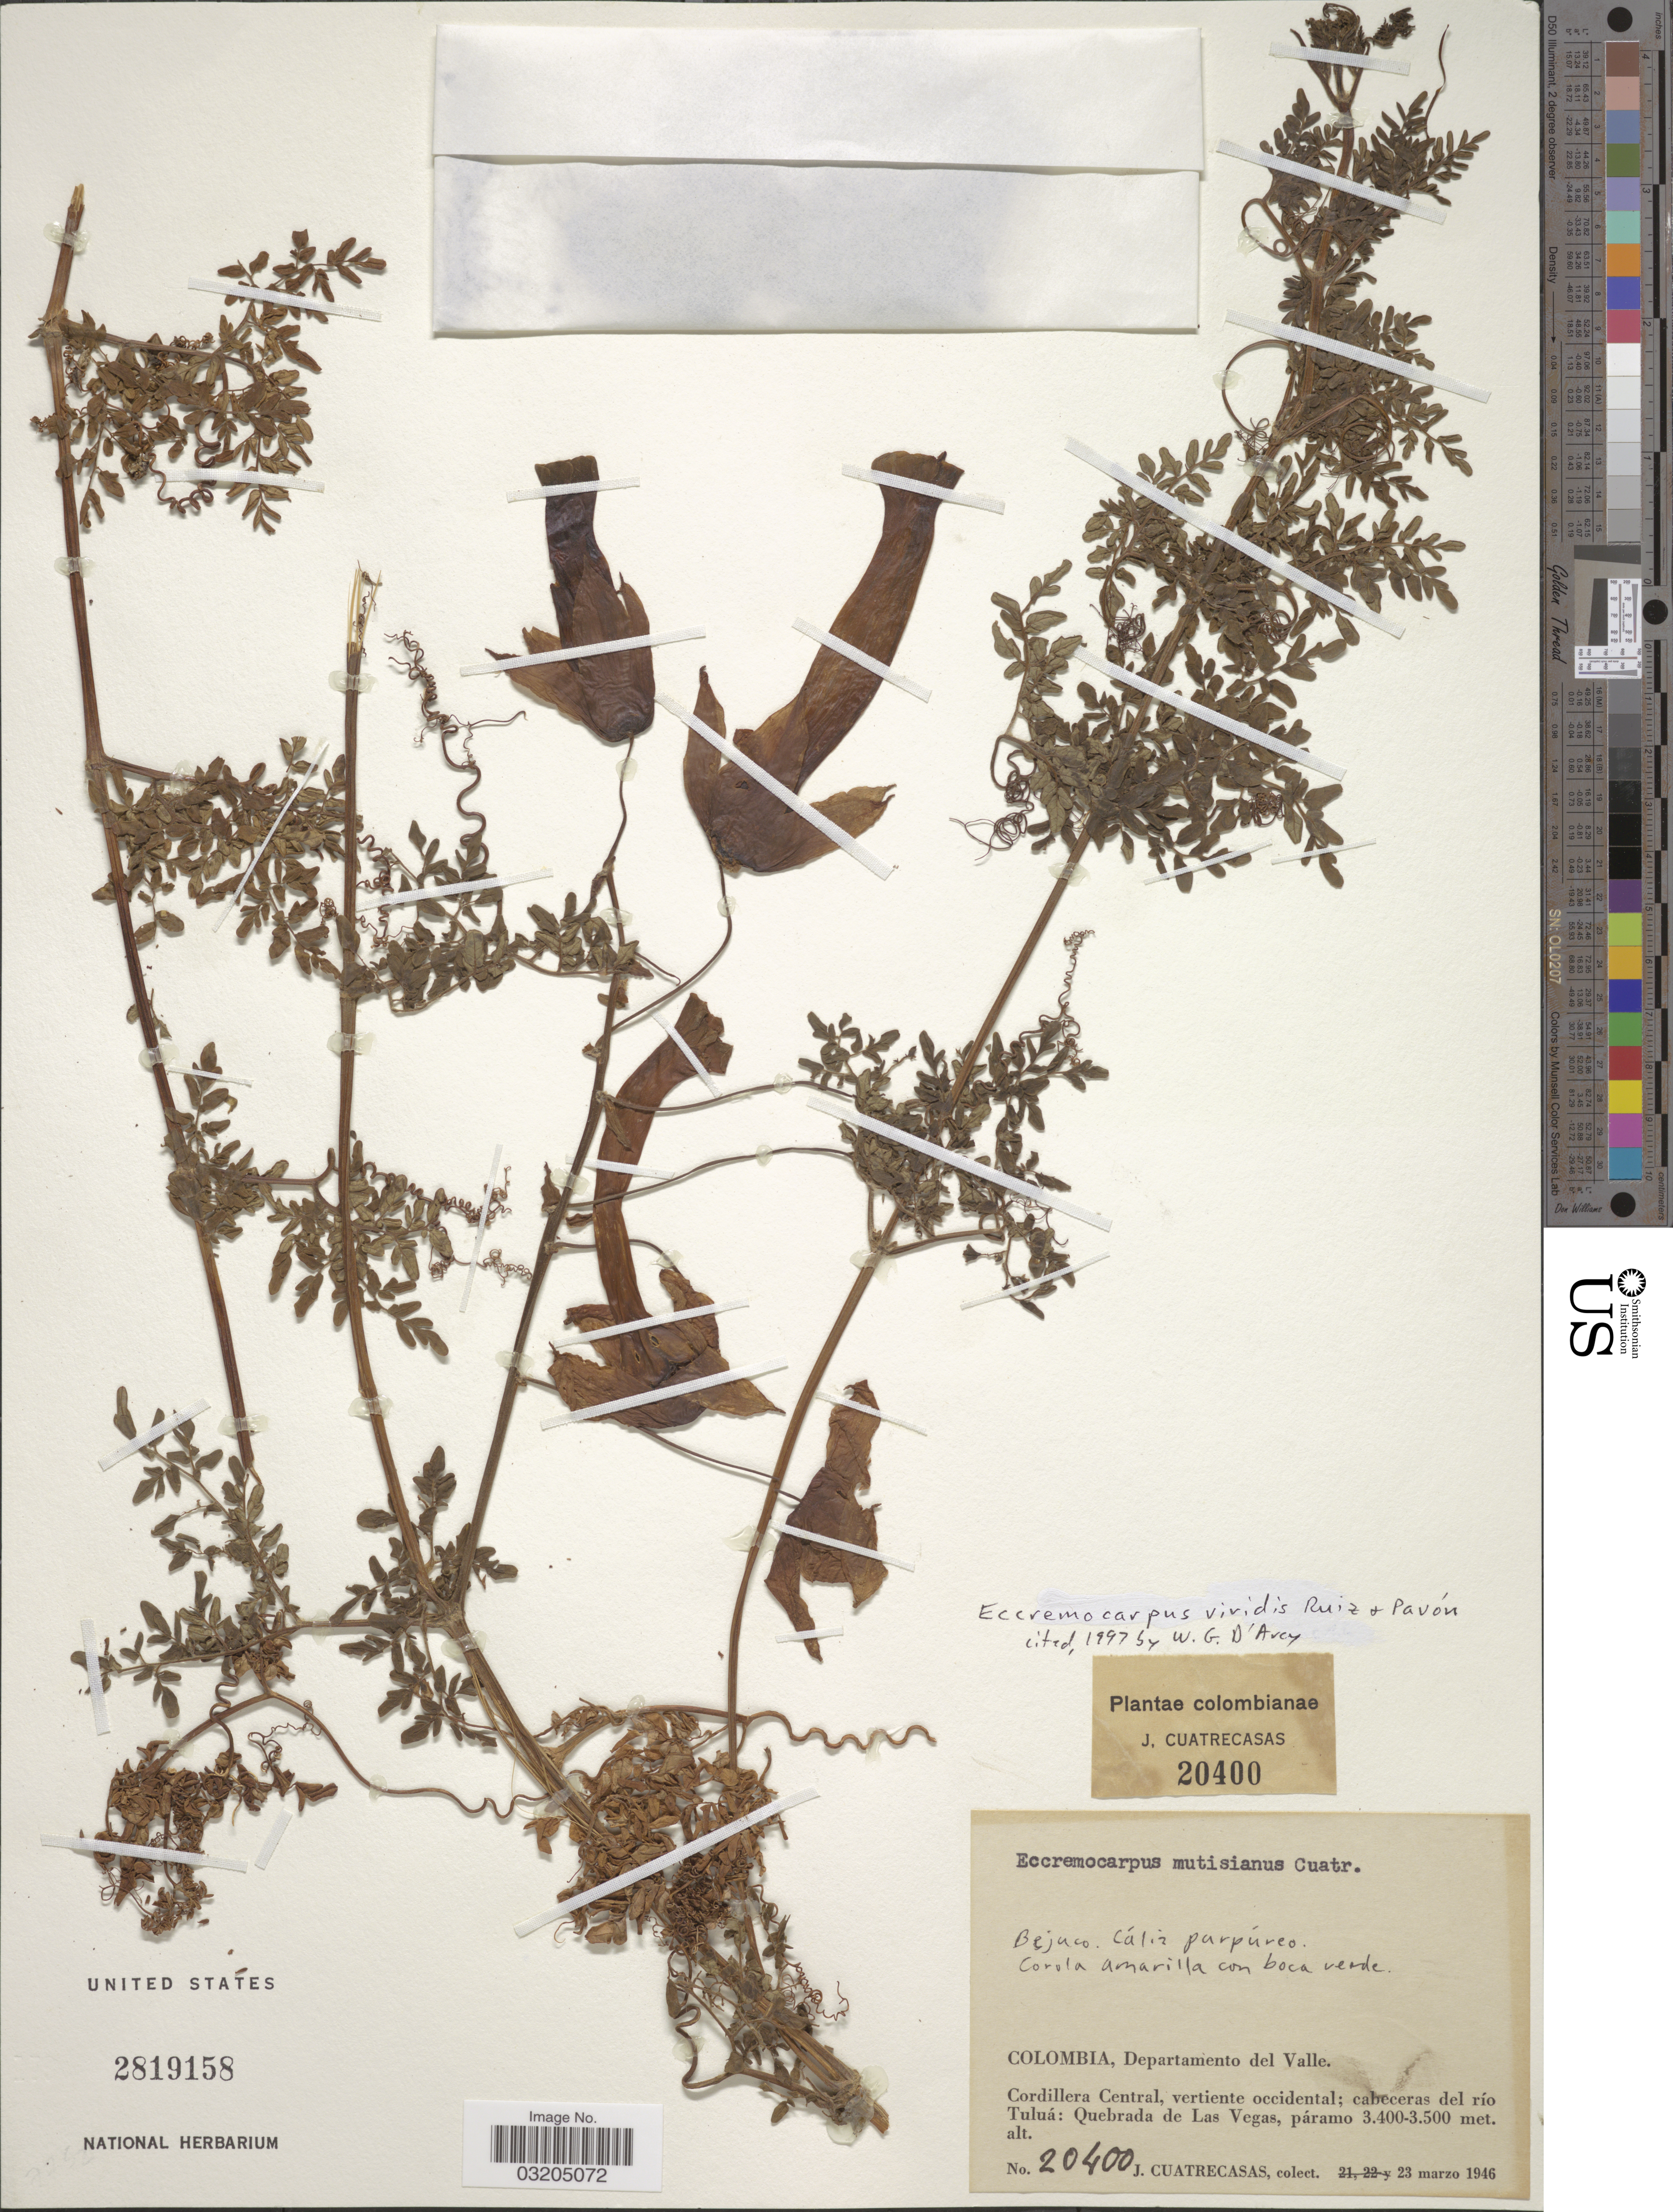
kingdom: Plantae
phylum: Tracheophyta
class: Magnoliopsida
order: Lamiales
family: Bignoniaceae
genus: Eccremocarpus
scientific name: Eccremocarpus viridis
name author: Ruiz & Pav.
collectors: J. Cuatrecasas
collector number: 20400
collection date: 1946-03-23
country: Colombia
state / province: Valle del Cauca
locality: Departamento del Valle. Cordillera Central, vertiente occidental; cabeceras del río Tuluá: Quebrada de Las Vegas.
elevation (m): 3400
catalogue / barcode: US 2819158